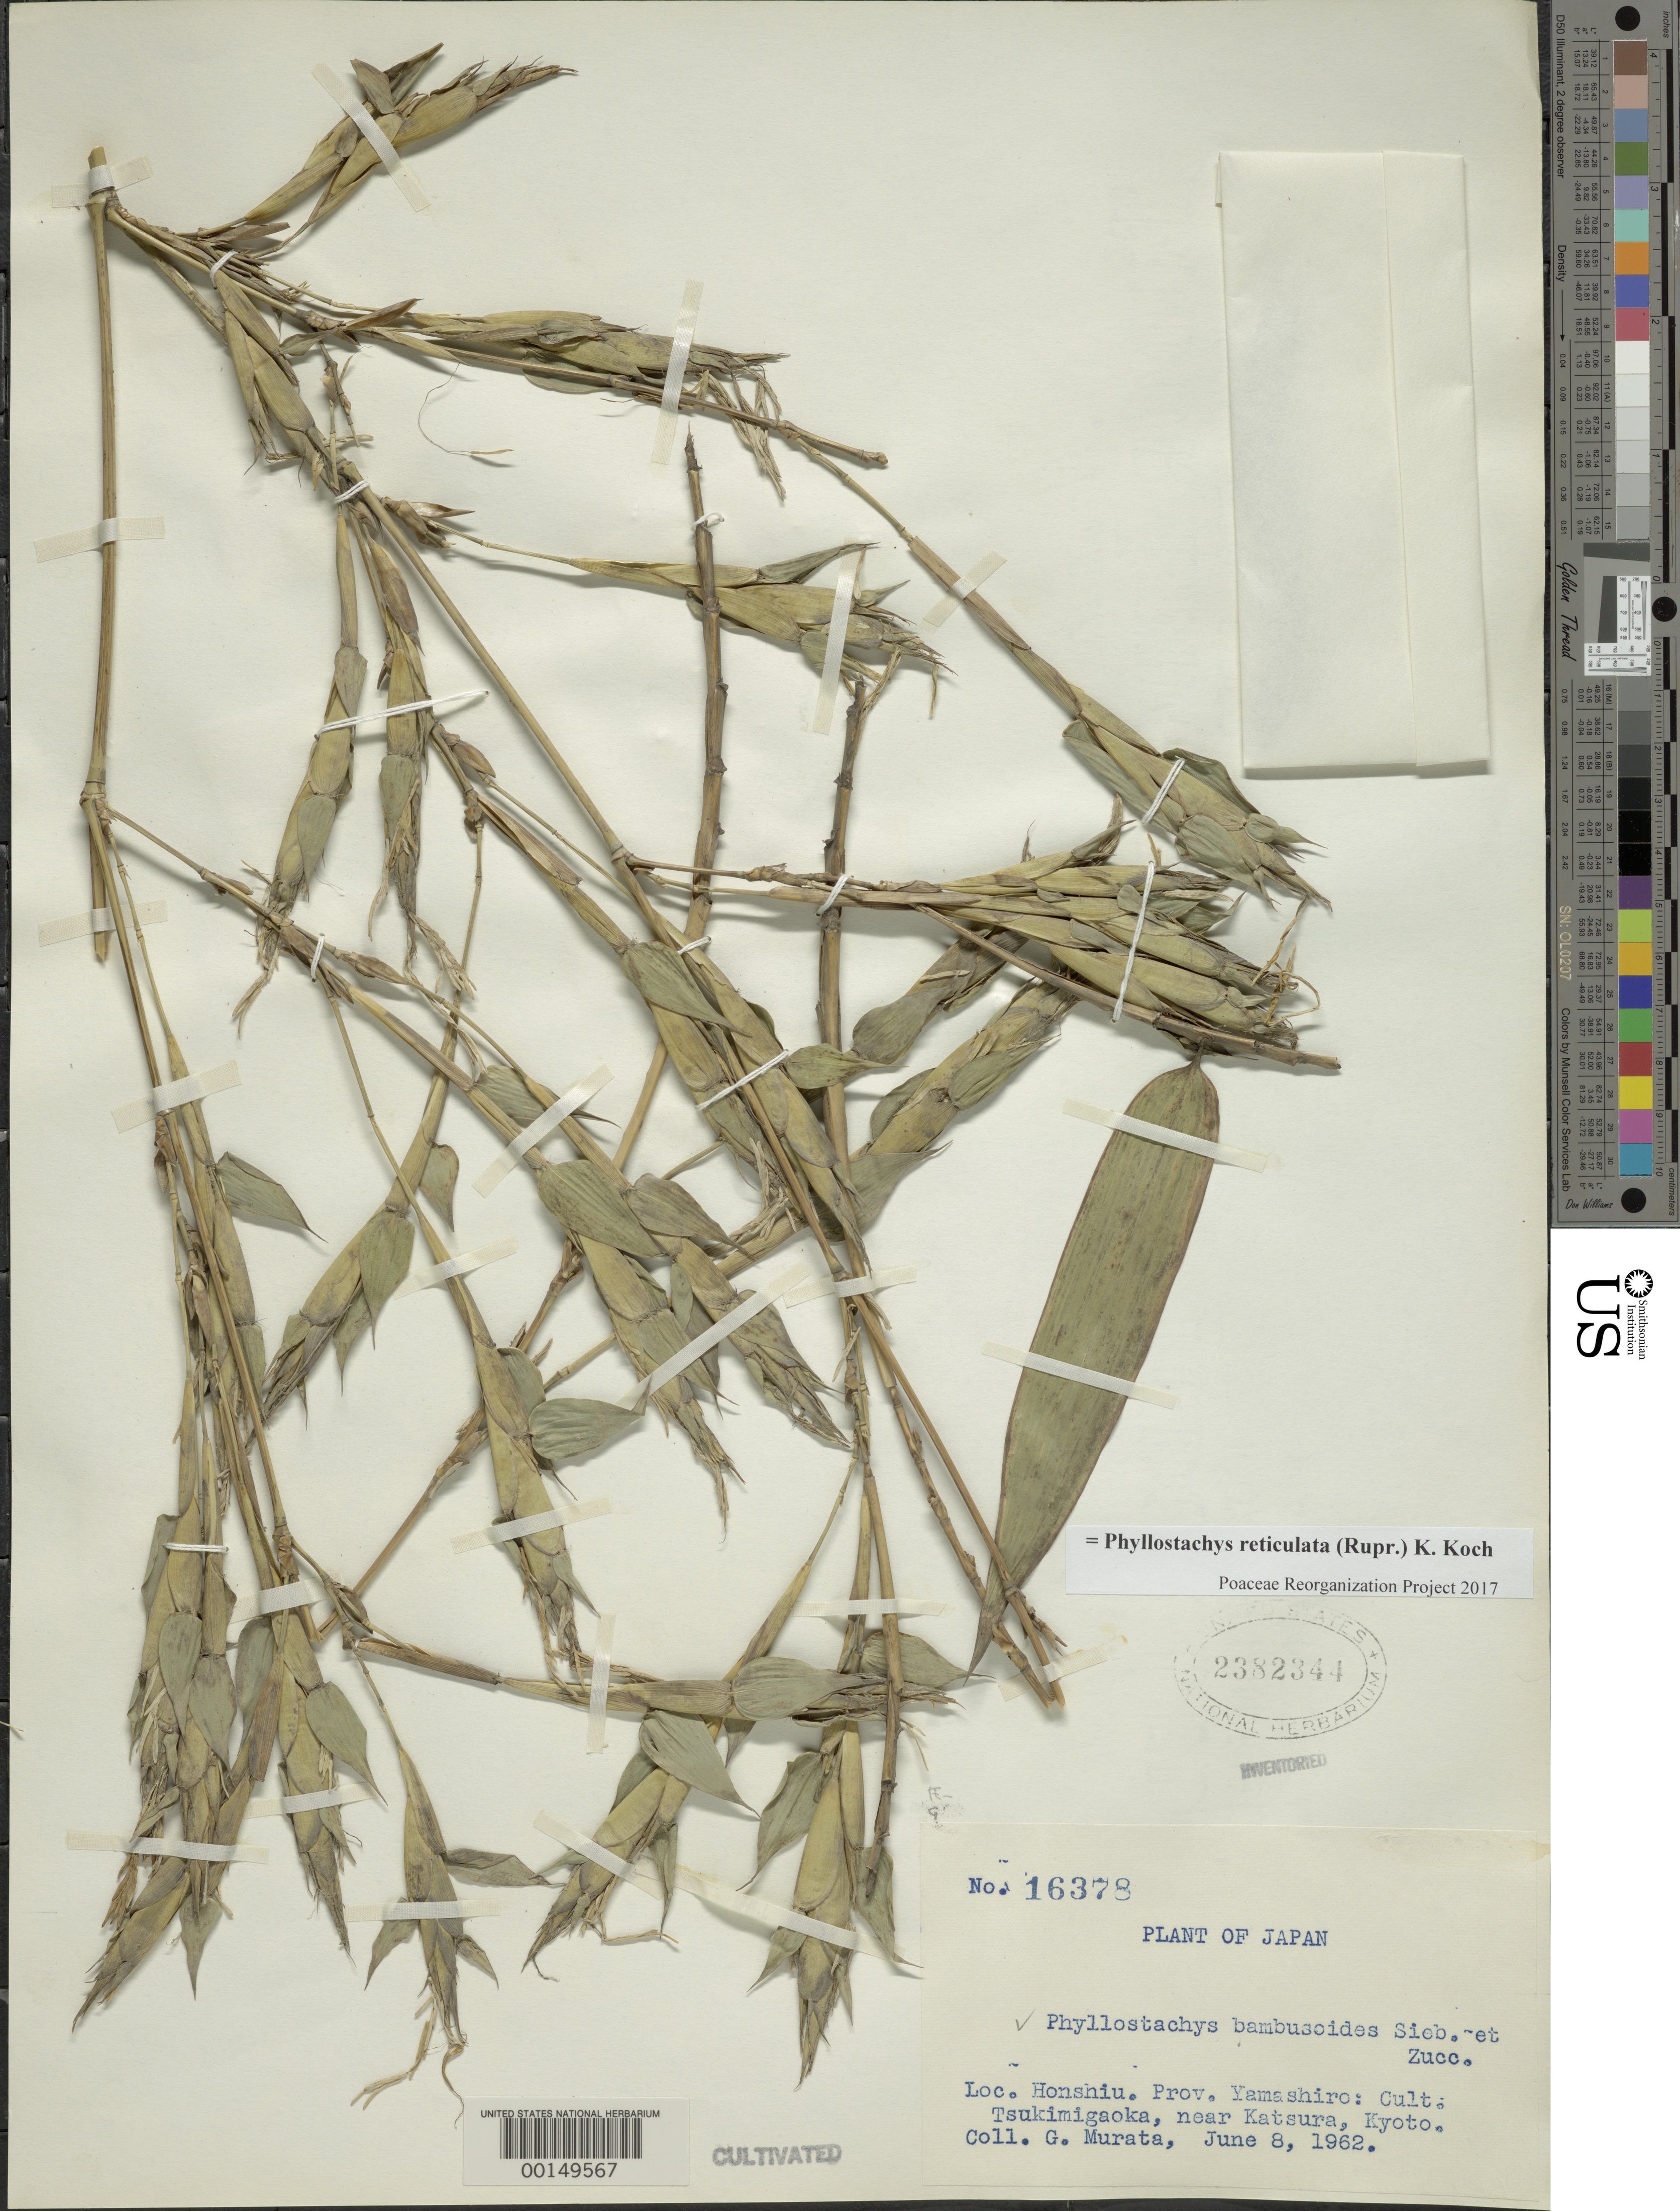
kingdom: Plantae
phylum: Tracheophyta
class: Liliopsida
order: Poales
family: Poaceae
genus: Phyllostachys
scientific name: Phyllostachys reticulata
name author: (Rupr.) K. Koch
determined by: Poaceae Reorganization Project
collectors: G. Murata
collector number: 16378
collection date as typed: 08 Jun 1962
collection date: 1962-06-08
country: Japan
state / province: Kyoto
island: Honshu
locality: Katsura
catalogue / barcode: US 2382344